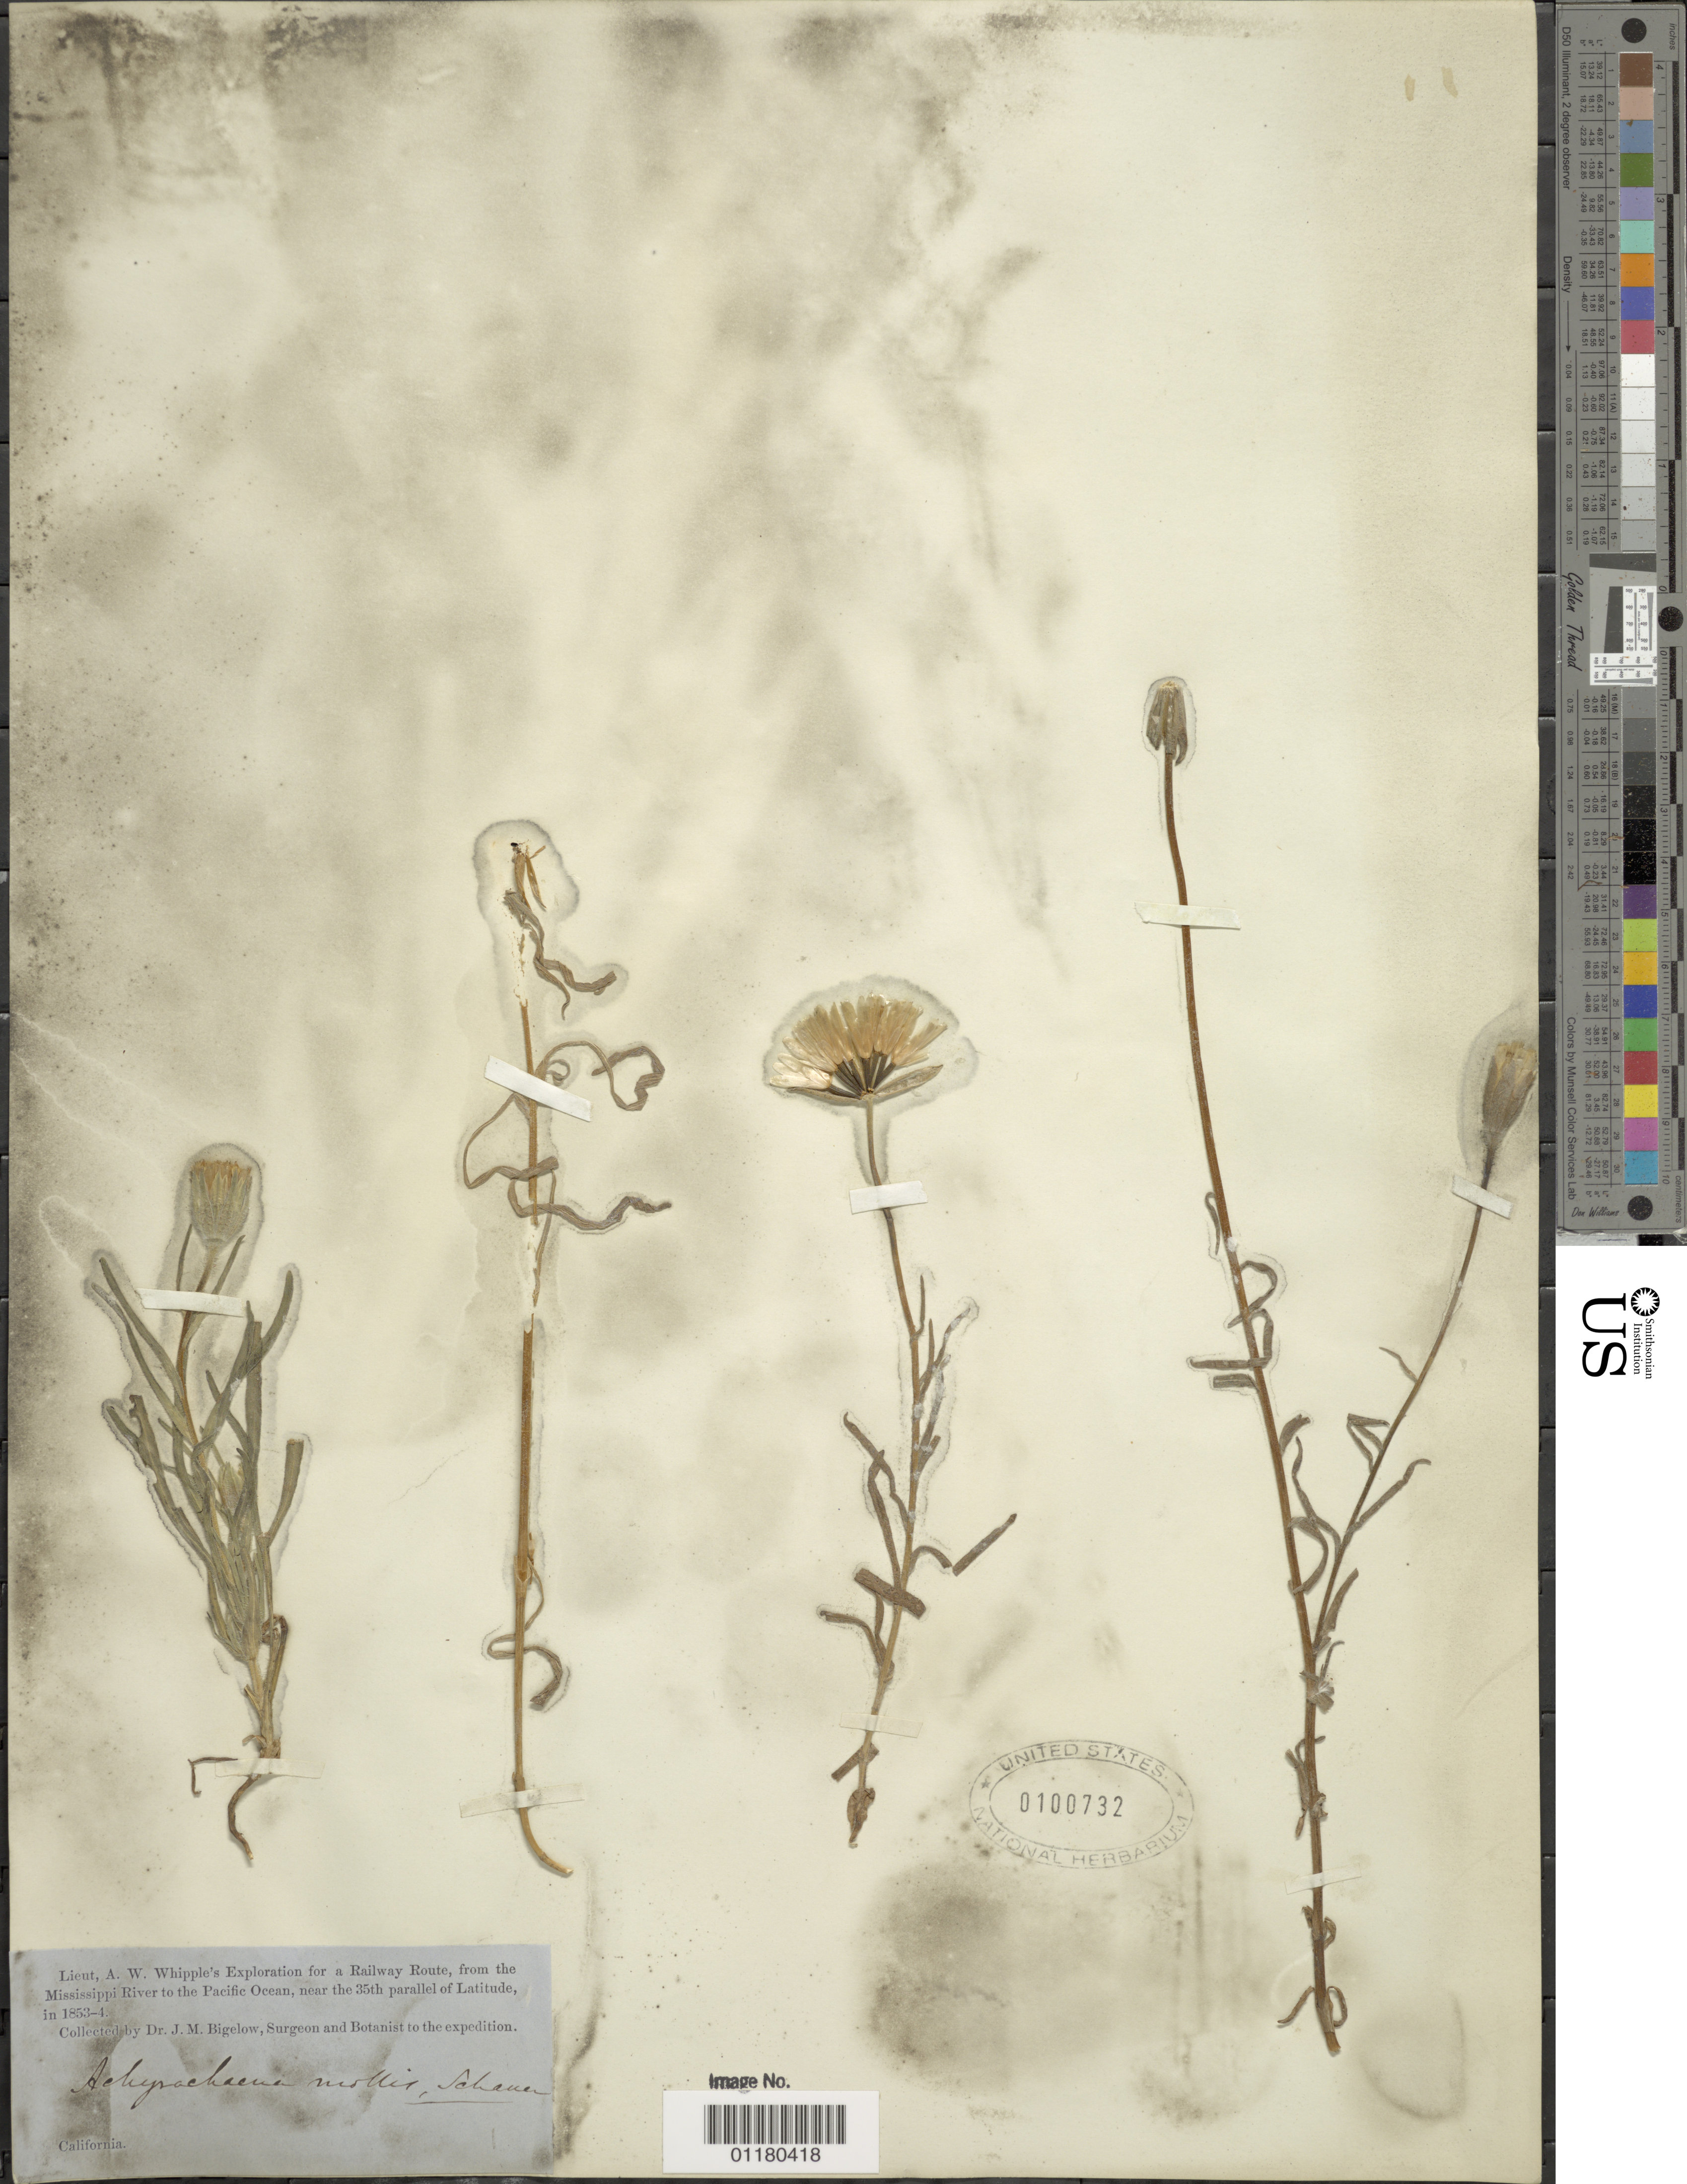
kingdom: Plantae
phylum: Tracheophyta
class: Magnoliopsida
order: Asterales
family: Asteraceae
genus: Achyrachaena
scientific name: Achyrachaena mollis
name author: Schauer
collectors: J. M. Bigelow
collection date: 1853/1854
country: United States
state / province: California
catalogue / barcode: US 100732